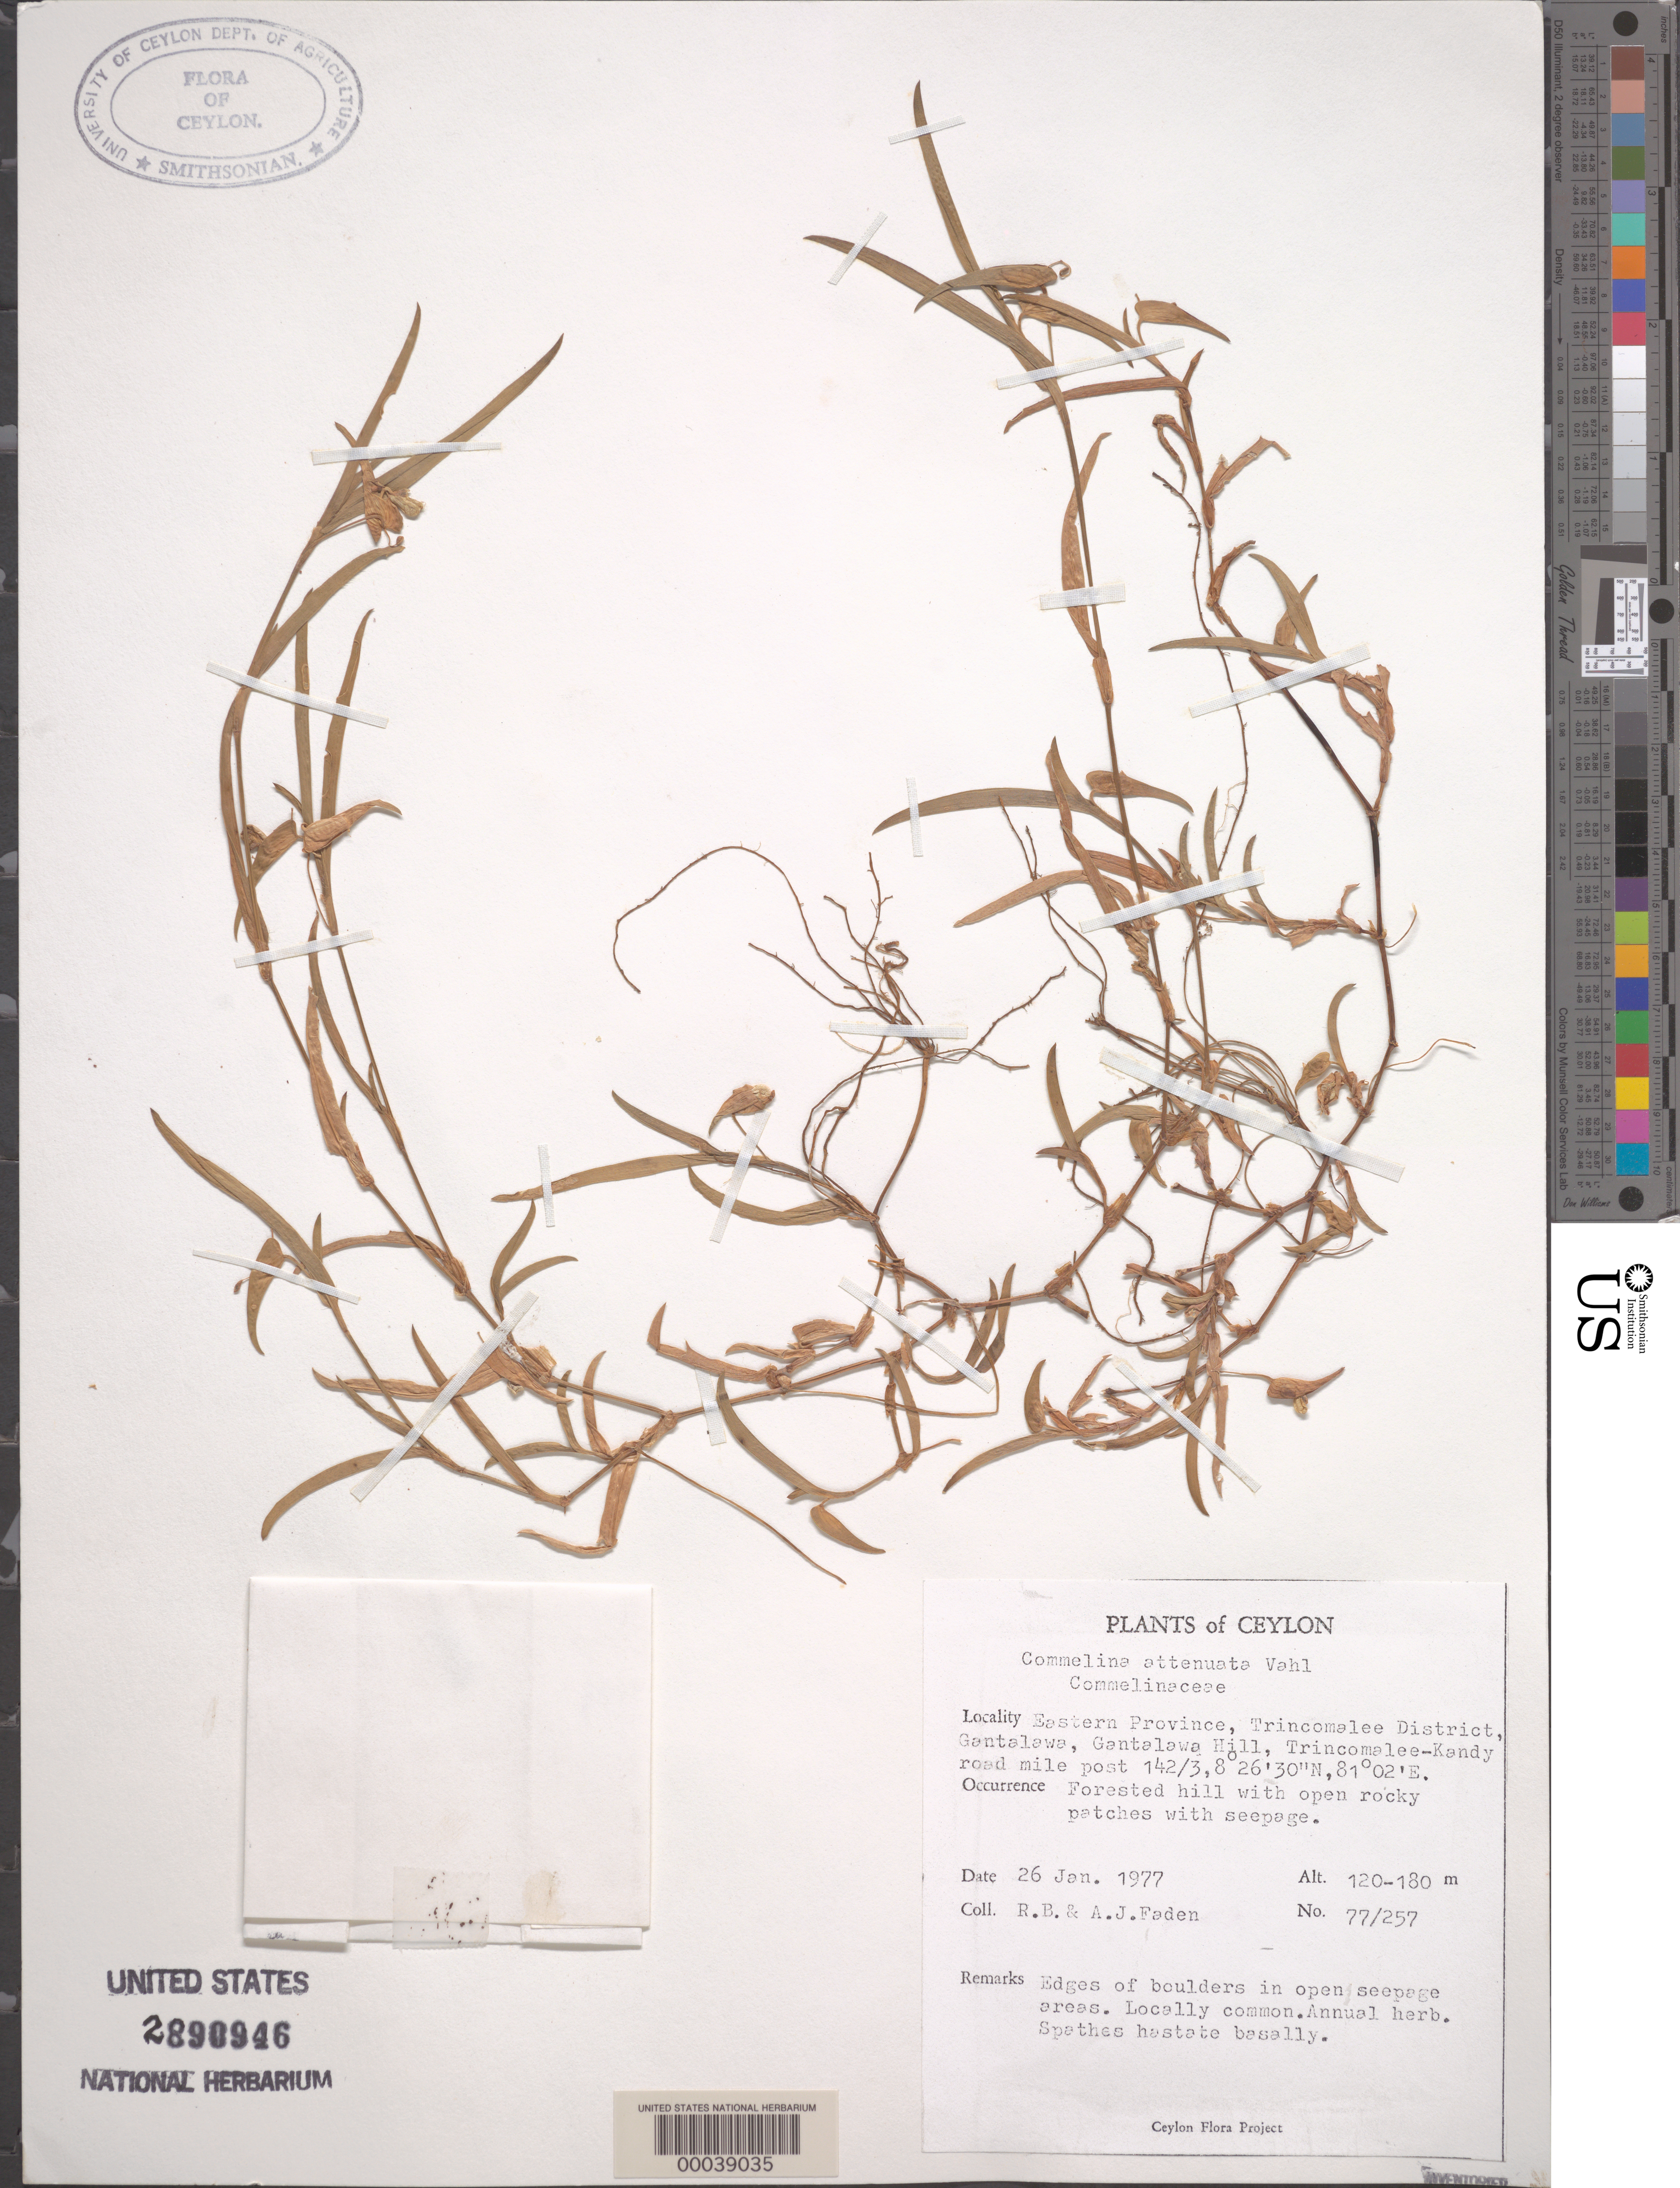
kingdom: Plantae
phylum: Tracheophyta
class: Liliopsida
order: Commelinales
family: Commelinaceae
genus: Commelina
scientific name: Commelina attenuata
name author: J. Koenig ex Vahl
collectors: R. B. Faden & A. J. Faden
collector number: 77/257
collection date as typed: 26 Jan 1977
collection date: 1977-01-26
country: Sri Lanka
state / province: Eastern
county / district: Trincomalee Dist.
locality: Gantalawa; gantalawa hill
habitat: Forested hill with open rocky patches with seepage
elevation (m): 120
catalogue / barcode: US 2890946